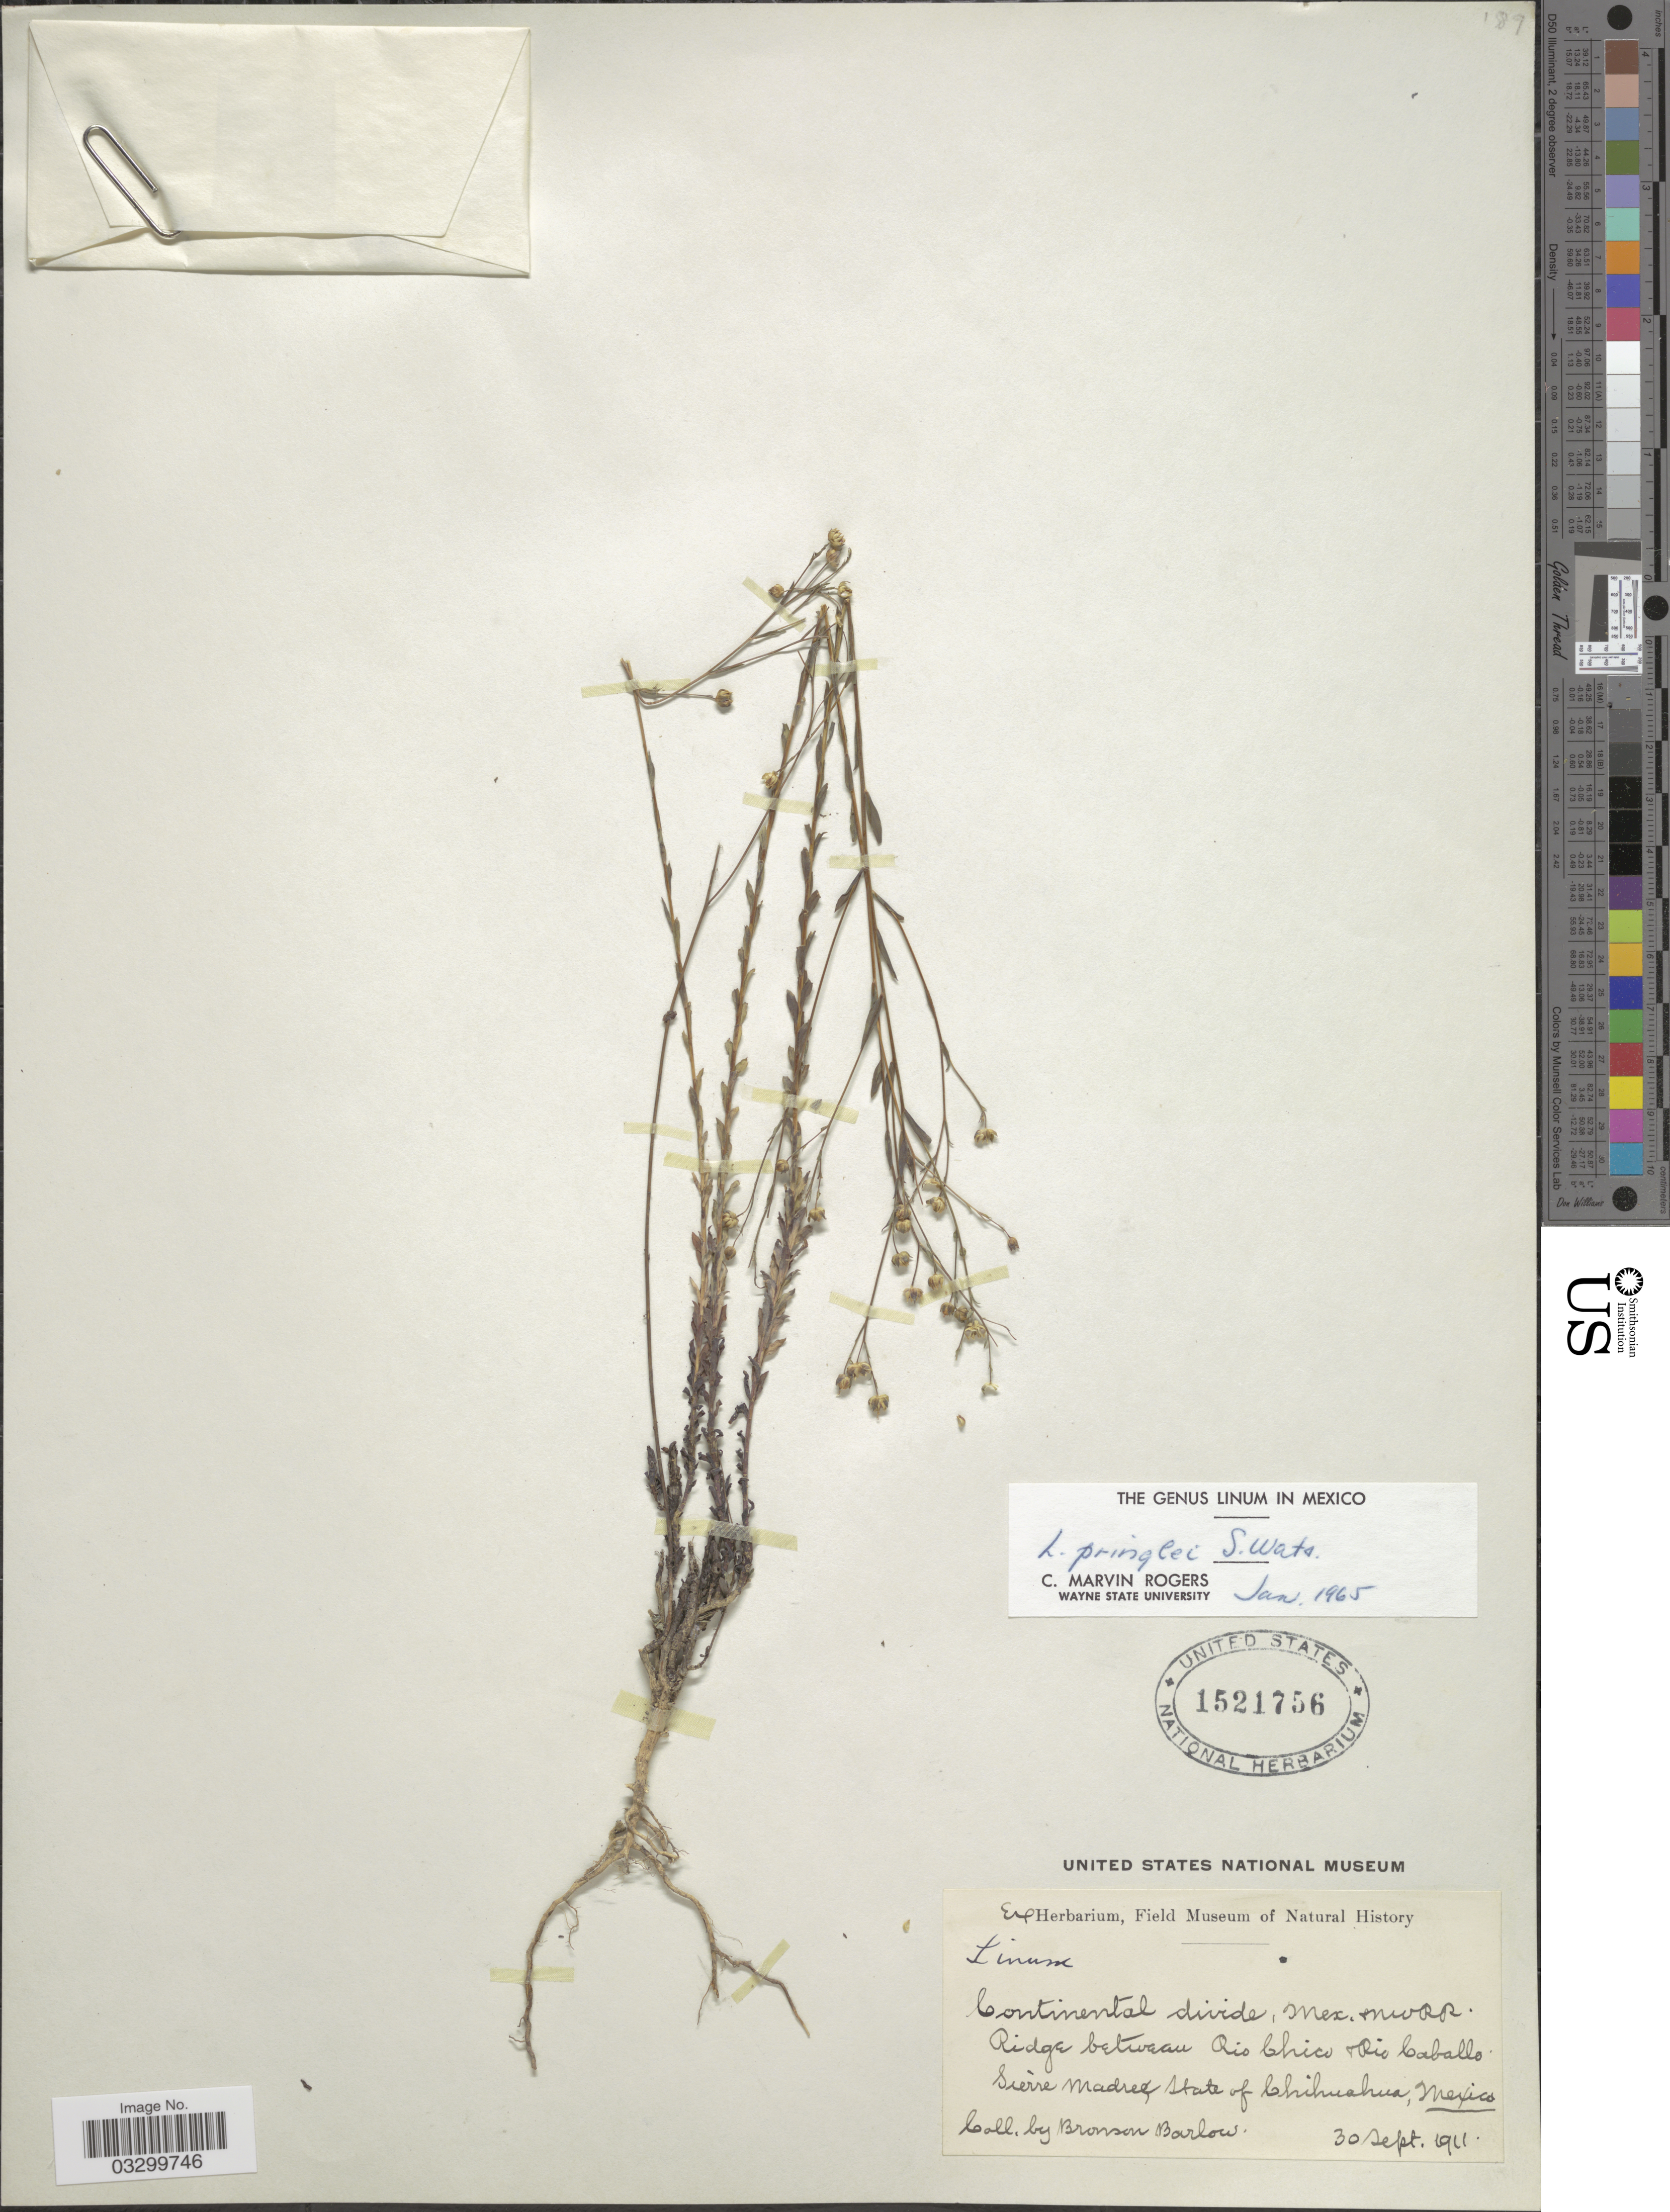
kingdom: Plantae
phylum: Tracheophyta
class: Magnoliopsida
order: Malpighiales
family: Linaceae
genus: Linum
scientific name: Linum pringlei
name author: S. Watson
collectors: Barlow, B.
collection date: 1911-09-30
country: Mexico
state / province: Chihuahua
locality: Ridge between Rio Chico & Rio Caballo, Sierra Madré.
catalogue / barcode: US 1521756